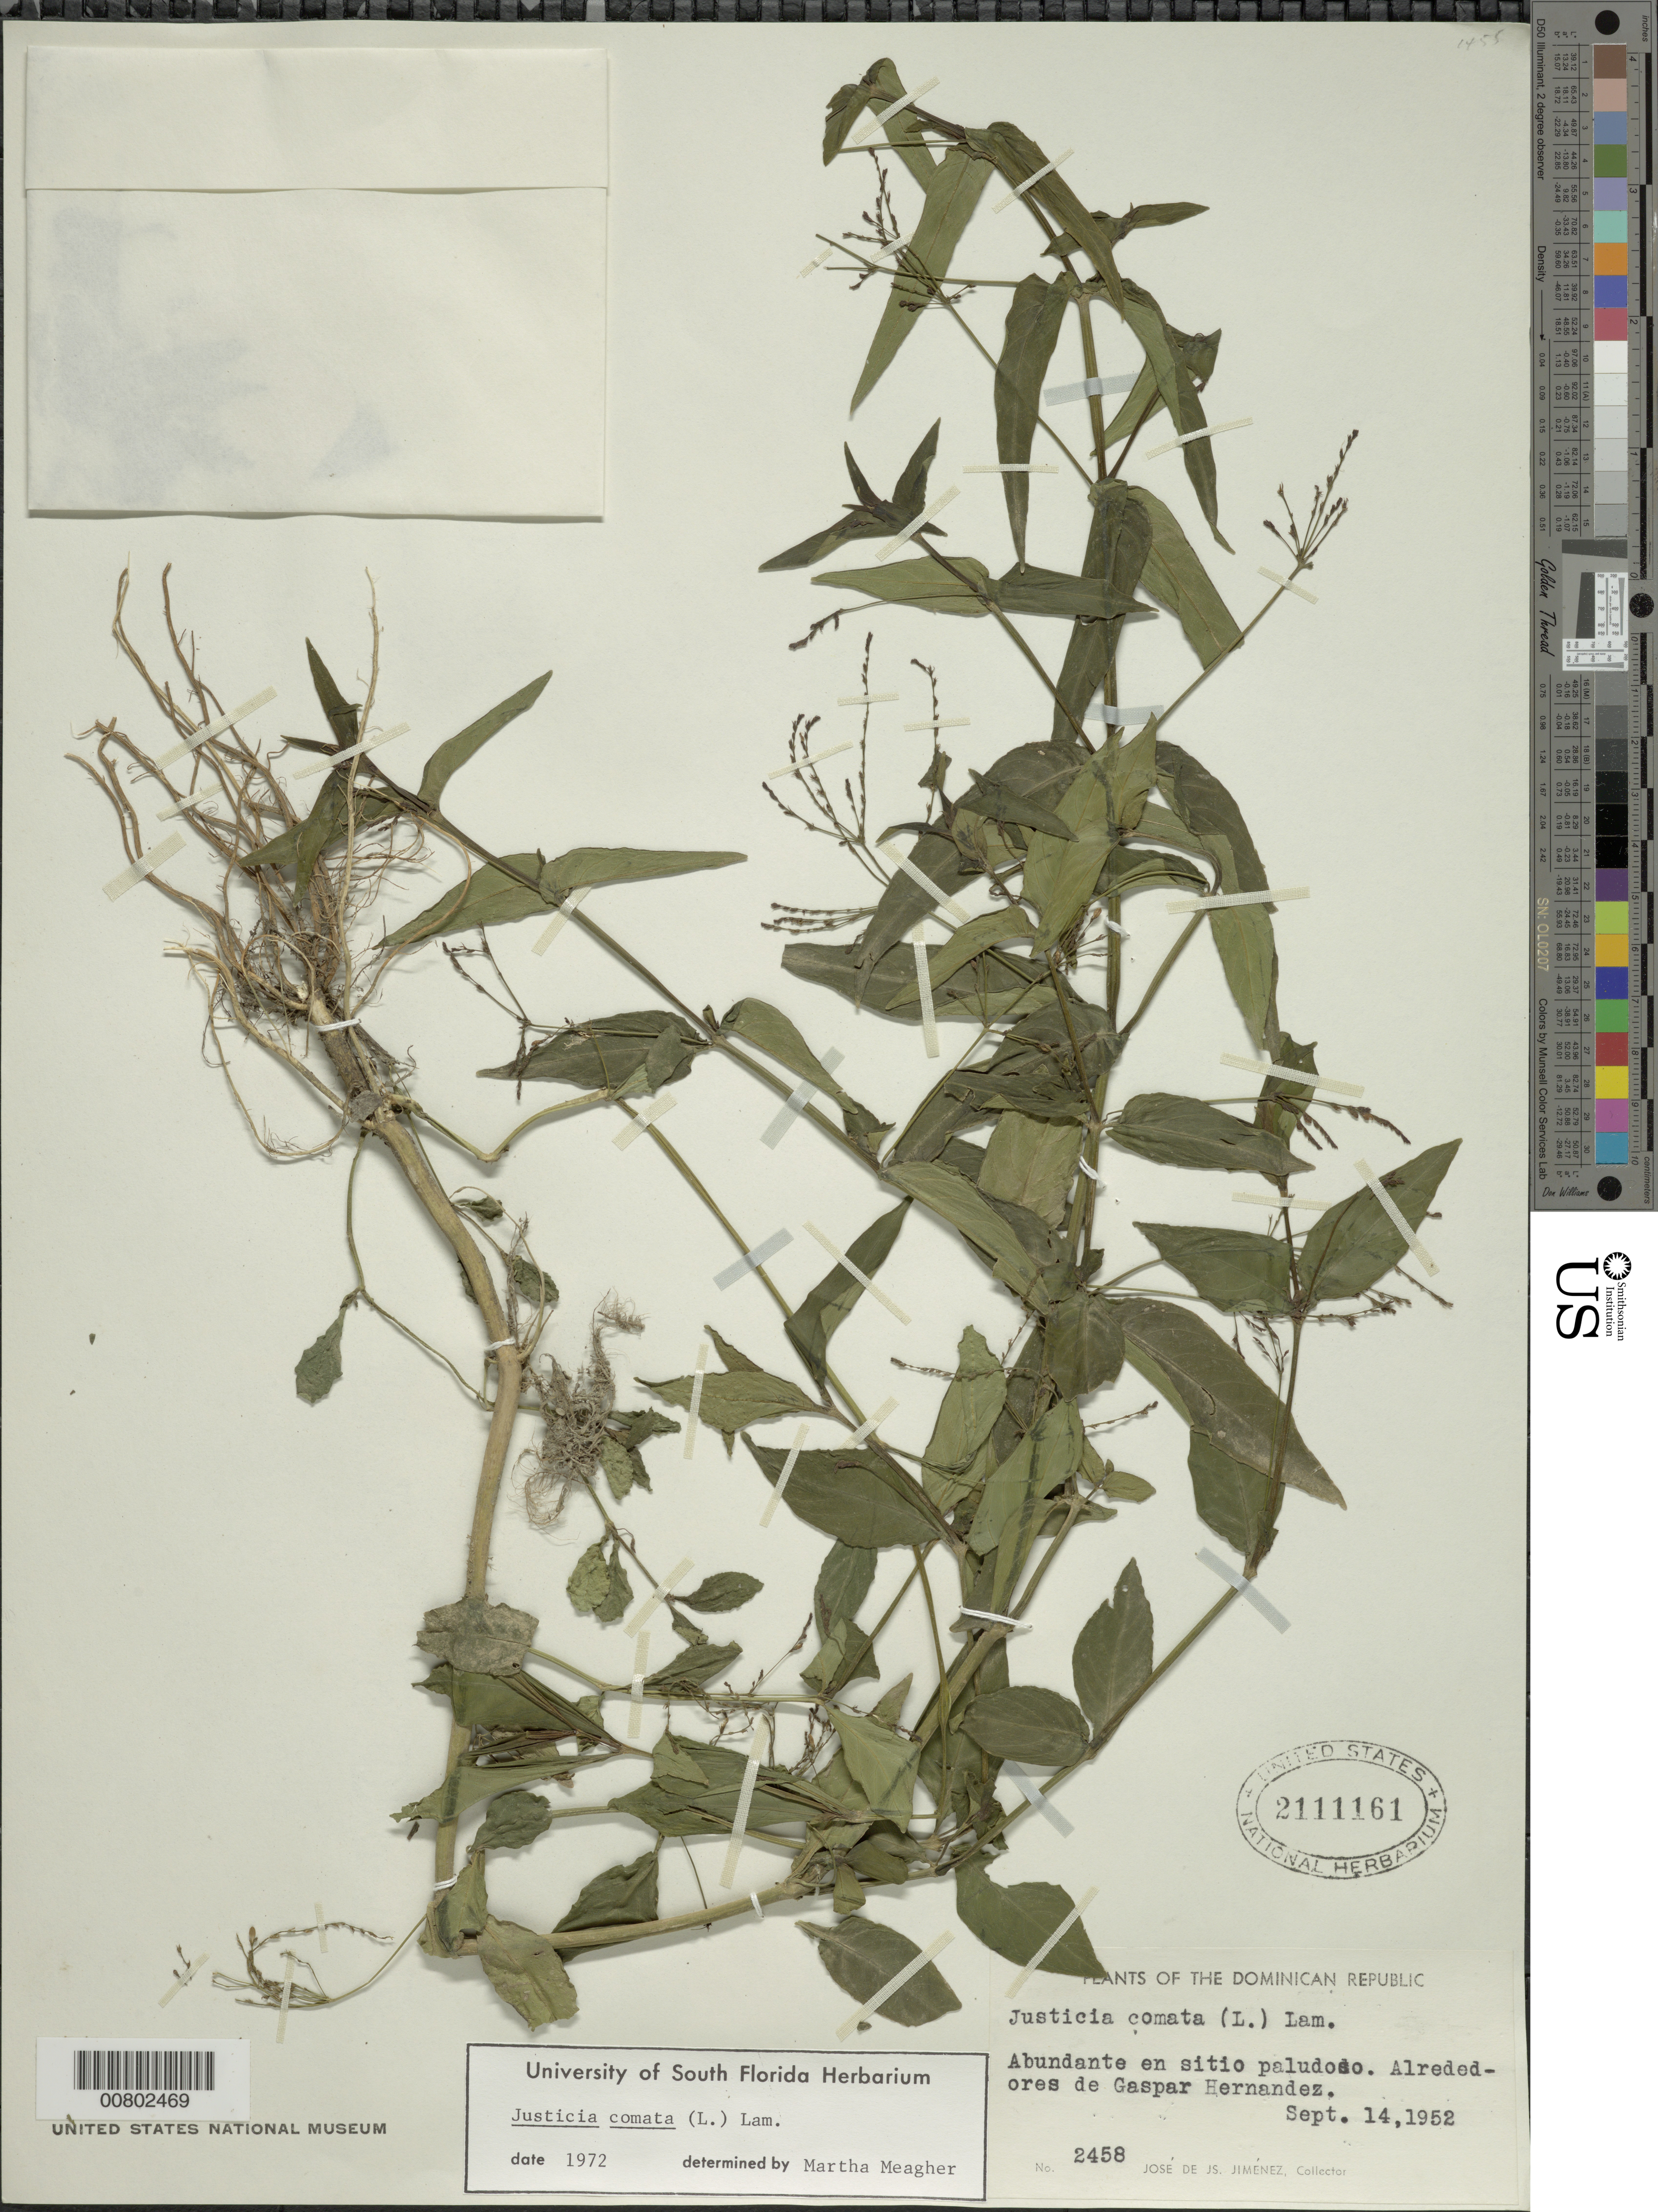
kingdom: Plantae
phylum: Tracheophyta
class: Magnoliopsida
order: Lamiales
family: Acanthaceae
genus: Justicia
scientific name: Justicia comata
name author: (L.) Lam.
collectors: J. J. Jiménez Almonte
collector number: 2458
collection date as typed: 14 Sep 1952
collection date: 1952-09-14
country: Dominican Republic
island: Hispaniola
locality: Alrededores de Gasper Hernandez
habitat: En sitio paludoso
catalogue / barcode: US 2111161